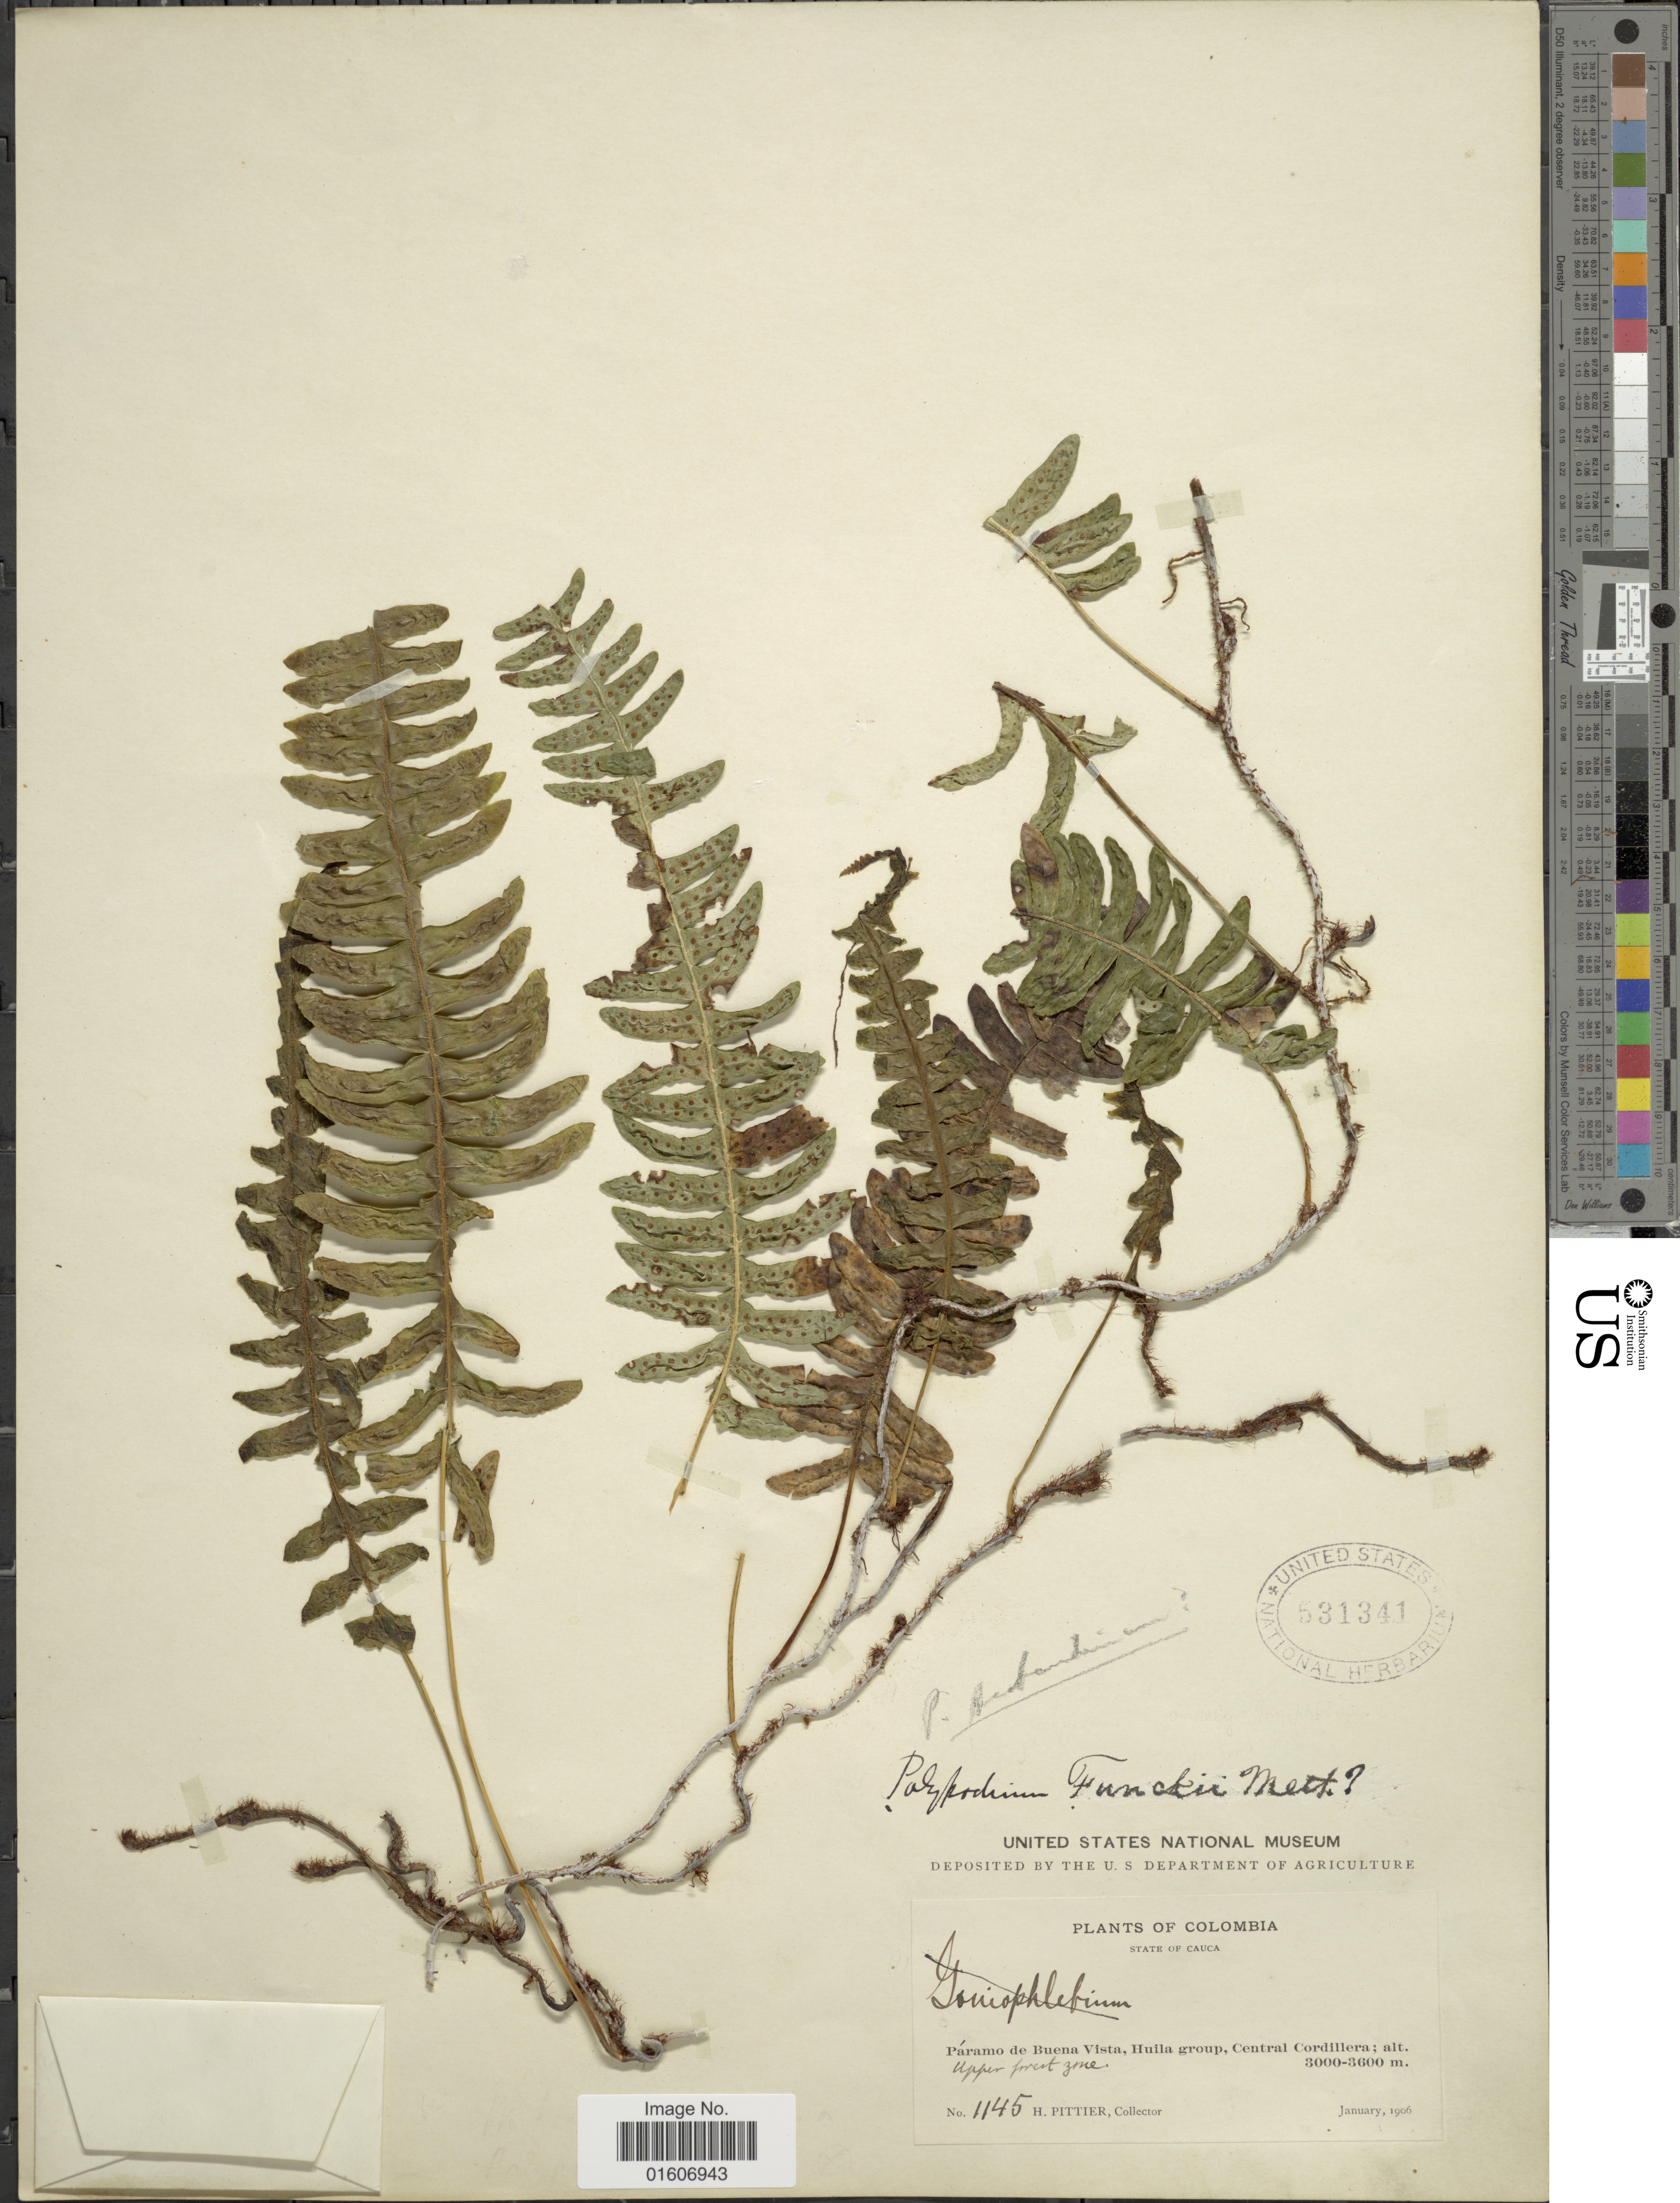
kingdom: Plantae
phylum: Tracheophyta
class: Polypodiopsida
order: Polypodiales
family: Polypodiaceae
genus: Serpocaulon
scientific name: Serpocaulon subandinum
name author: (Sod.) A.R. Sm.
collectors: H. F. Pittier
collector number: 1145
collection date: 1906-01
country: Colombia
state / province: Cauca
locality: Páramo de Buena Vista, Huila group, Central Cordillera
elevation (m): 3000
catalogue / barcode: US 531341